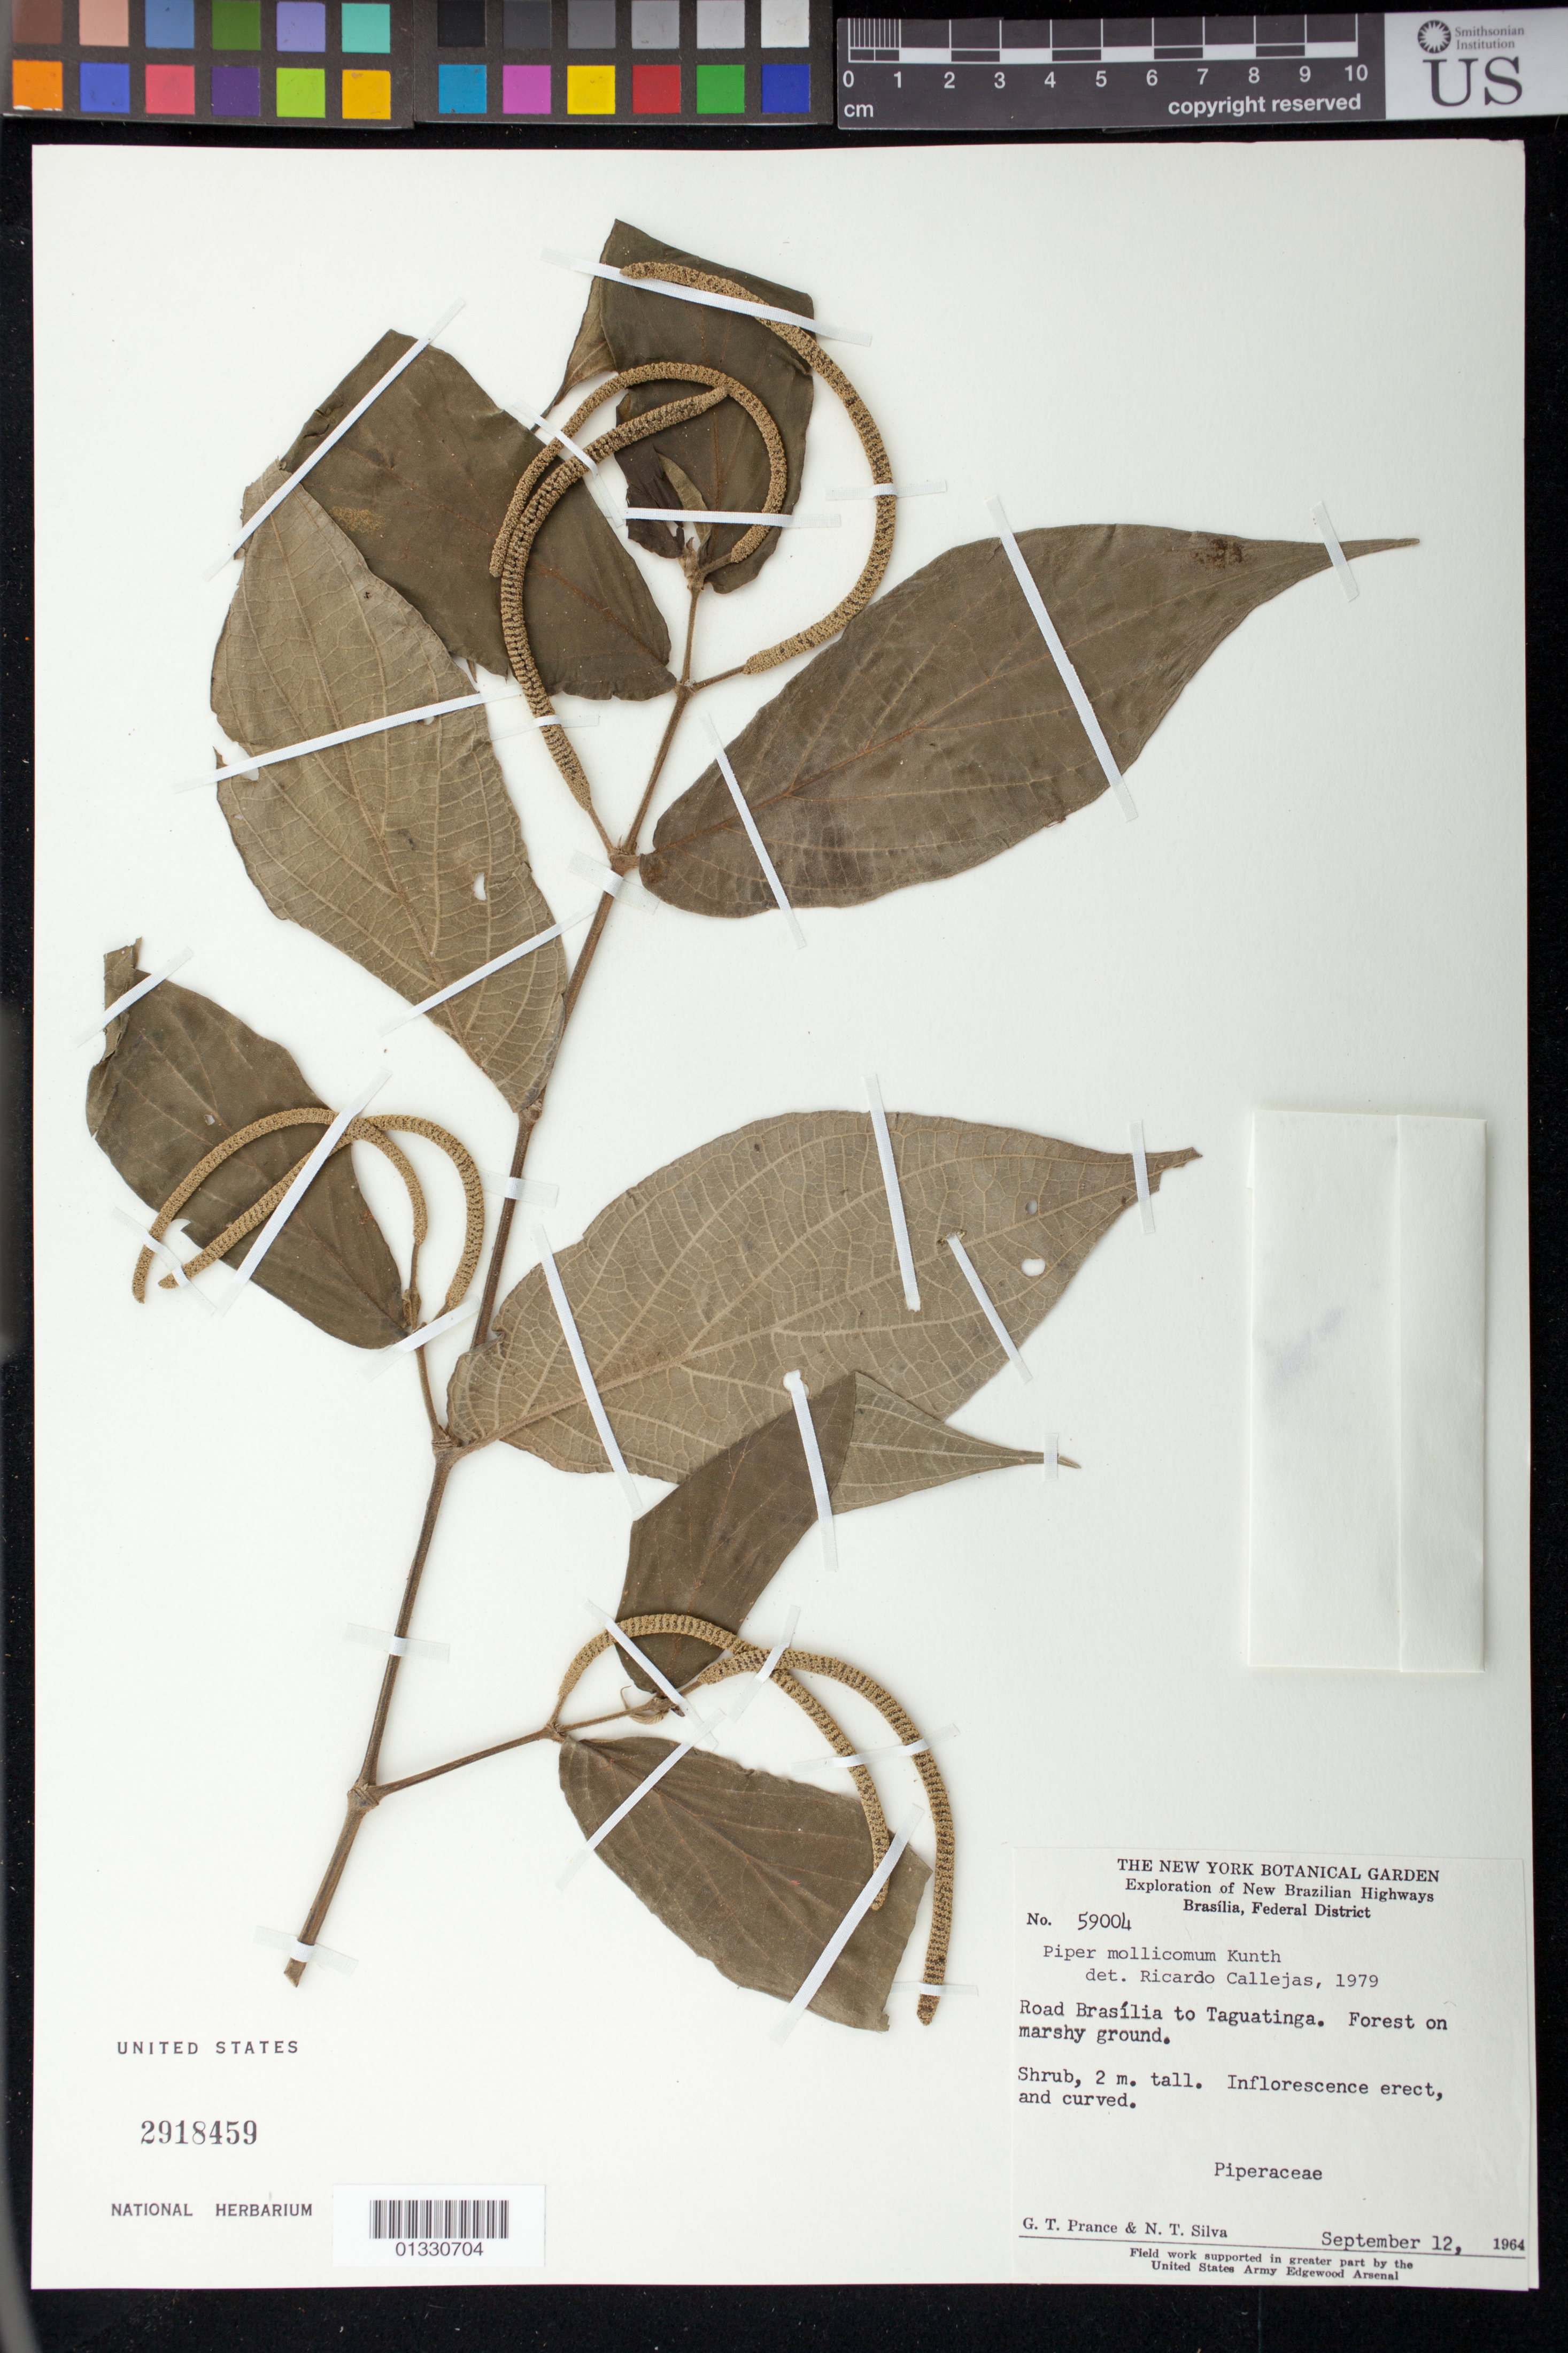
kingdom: Plantae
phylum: Tracheophyta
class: Magnoliopsida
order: Piperales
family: Piperaceae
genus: Piper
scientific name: Piper mollicomum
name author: Kunth ex Steud.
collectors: G. T. Prance & N. T. Silva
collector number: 59004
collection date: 1964-09-12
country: Brazil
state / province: Distrito Federal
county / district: Brasília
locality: Road Brasília to Taguatinga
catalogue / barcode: US 2918459